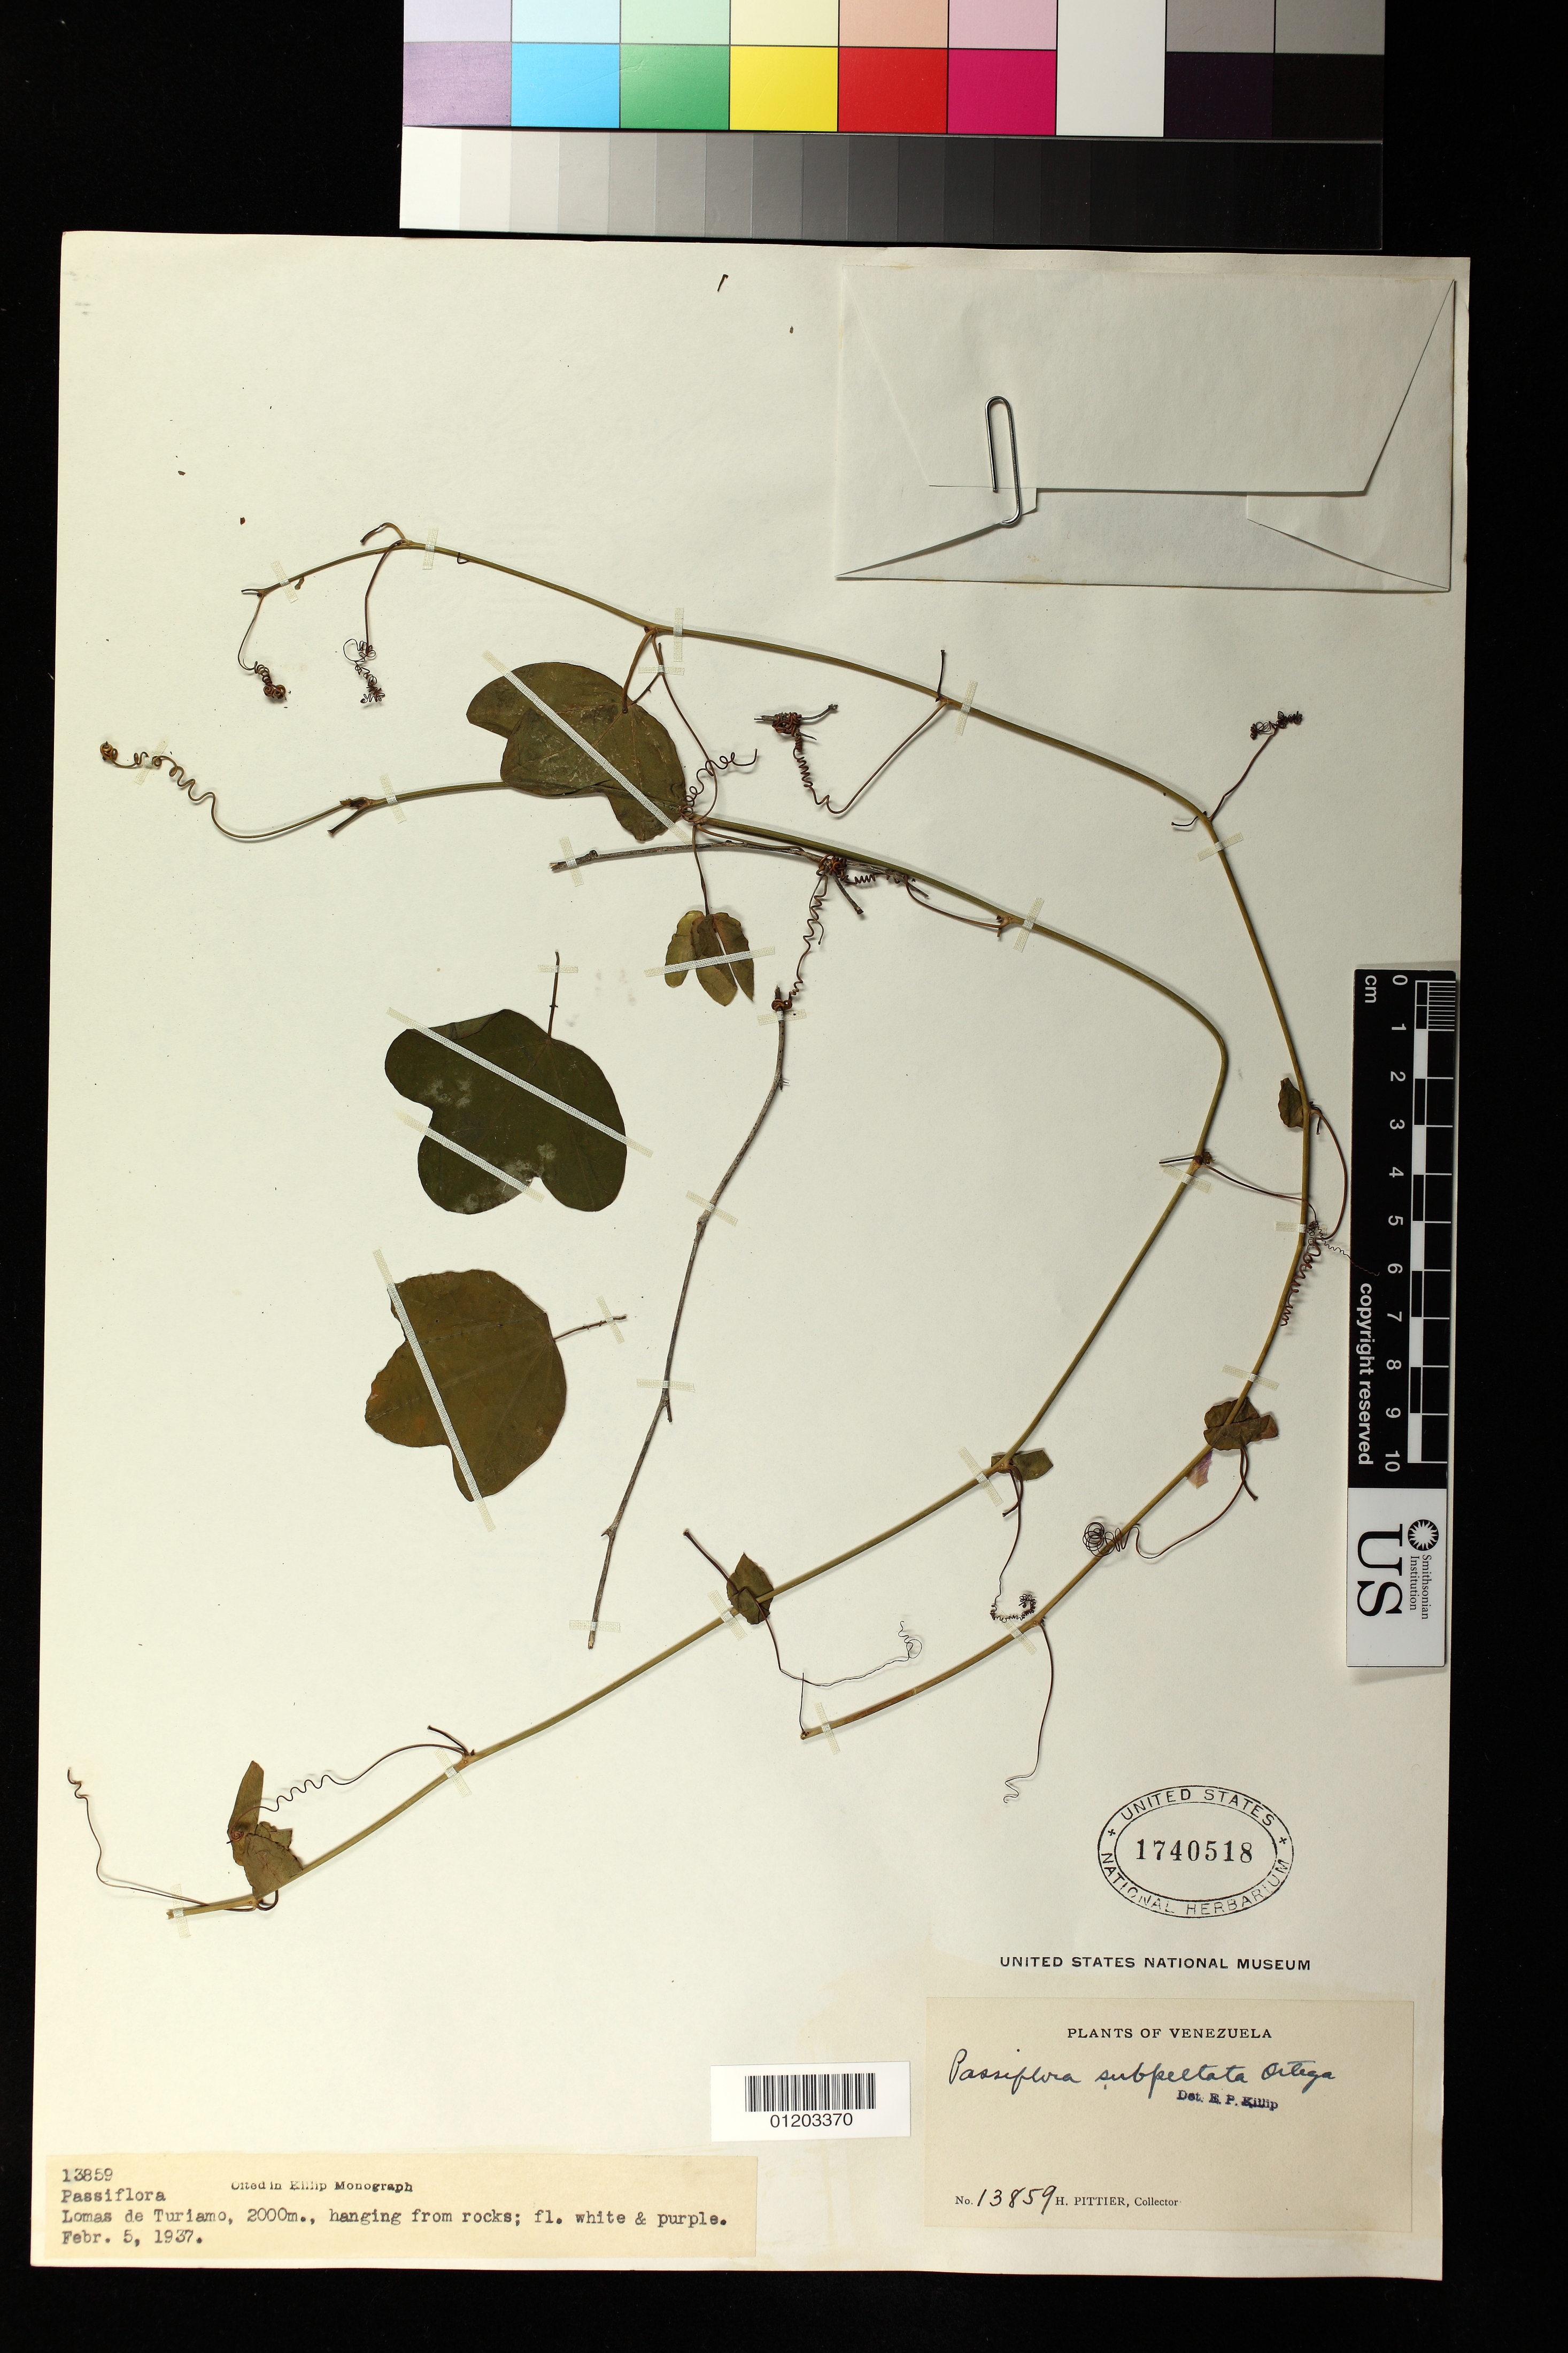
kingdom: Plantae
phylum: Tracheophyta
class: Magnoliopsida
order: Malpighiales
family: Passifloraceae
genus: Passiflora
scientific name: Passiflora subpeltata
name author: Ortega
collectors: H. F. Pittier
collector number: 13859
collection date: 1937-02-05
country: Venezuela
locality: Lomas de Turiamo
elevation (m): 2000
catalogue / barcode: US 1740518